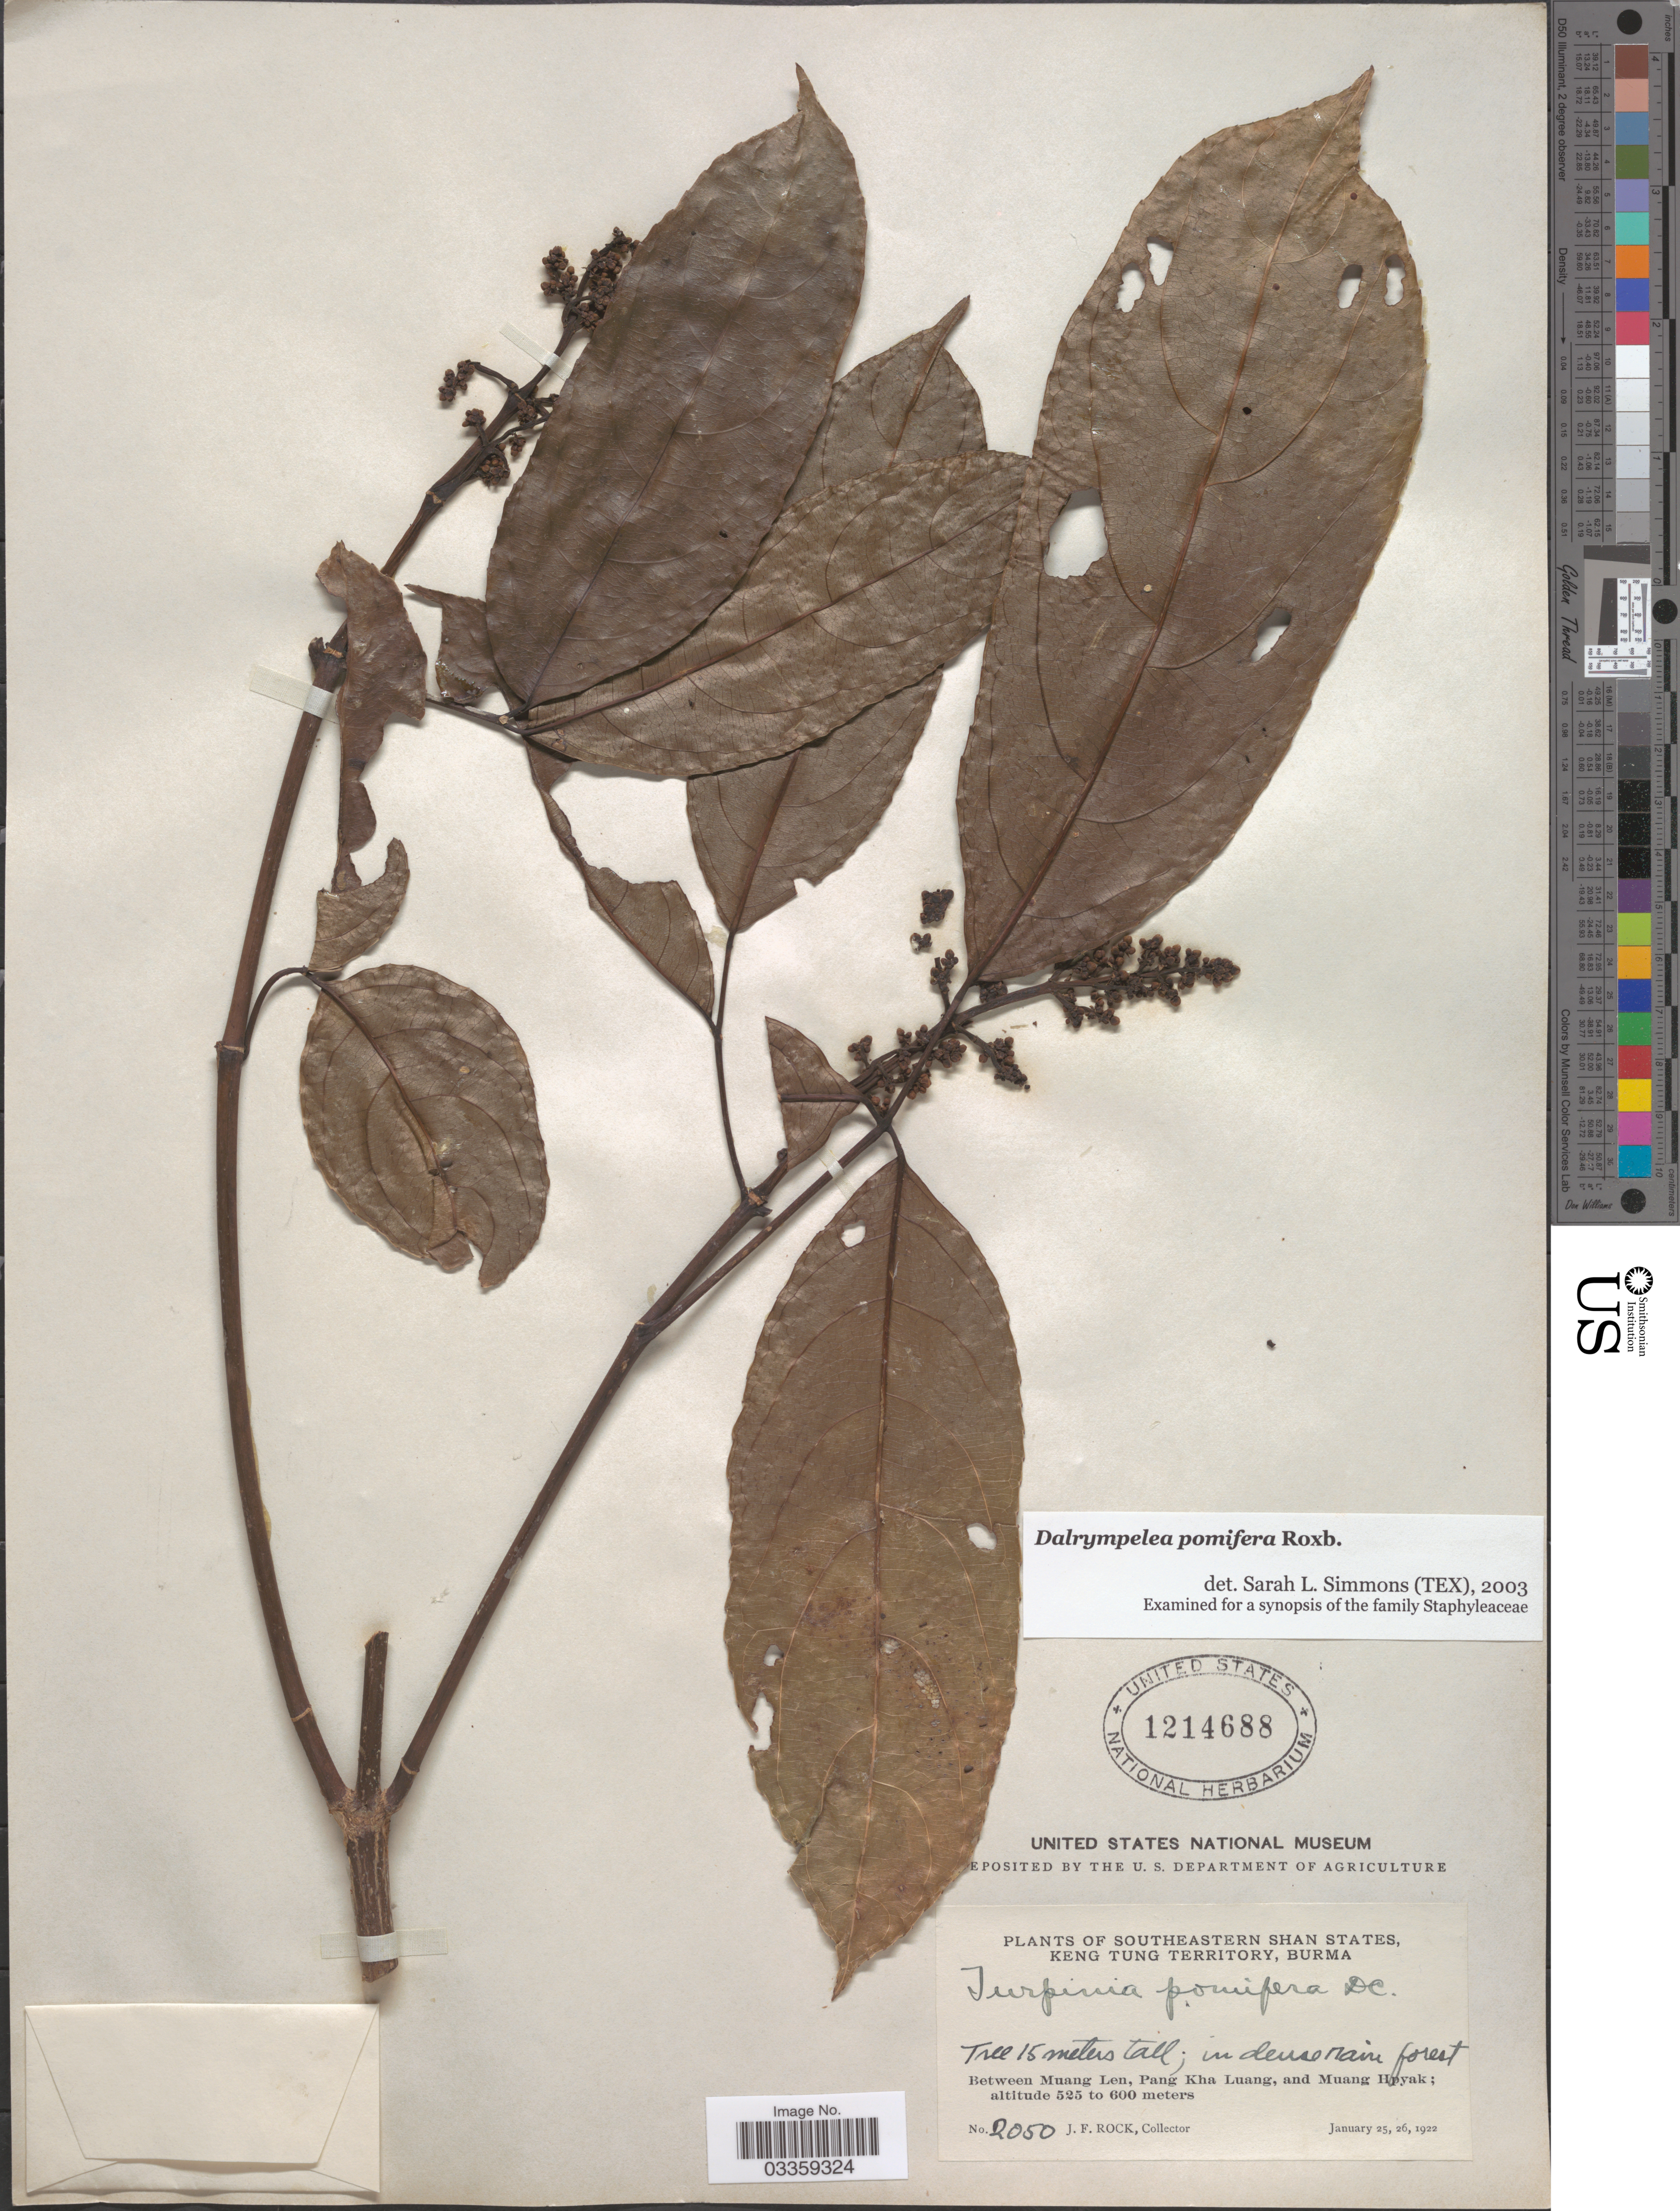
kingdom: Plantae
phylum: Tracheophyta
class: Magnoliopsida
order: Crossosomatales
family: Staphyleaceae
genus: Dalrympelea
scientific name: Dalrympelea pomifera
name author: Roxb.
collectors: J. Rock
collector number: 2050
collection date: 1922-01-25/1922-01-26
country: Myanmar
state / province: Shan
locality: Southeastern Shan States, Keng Tung Territory, Burma, Between Muang Len, Pang Kha Luang, and Muang Hpyak.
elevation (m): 525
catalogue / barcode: US 1214688